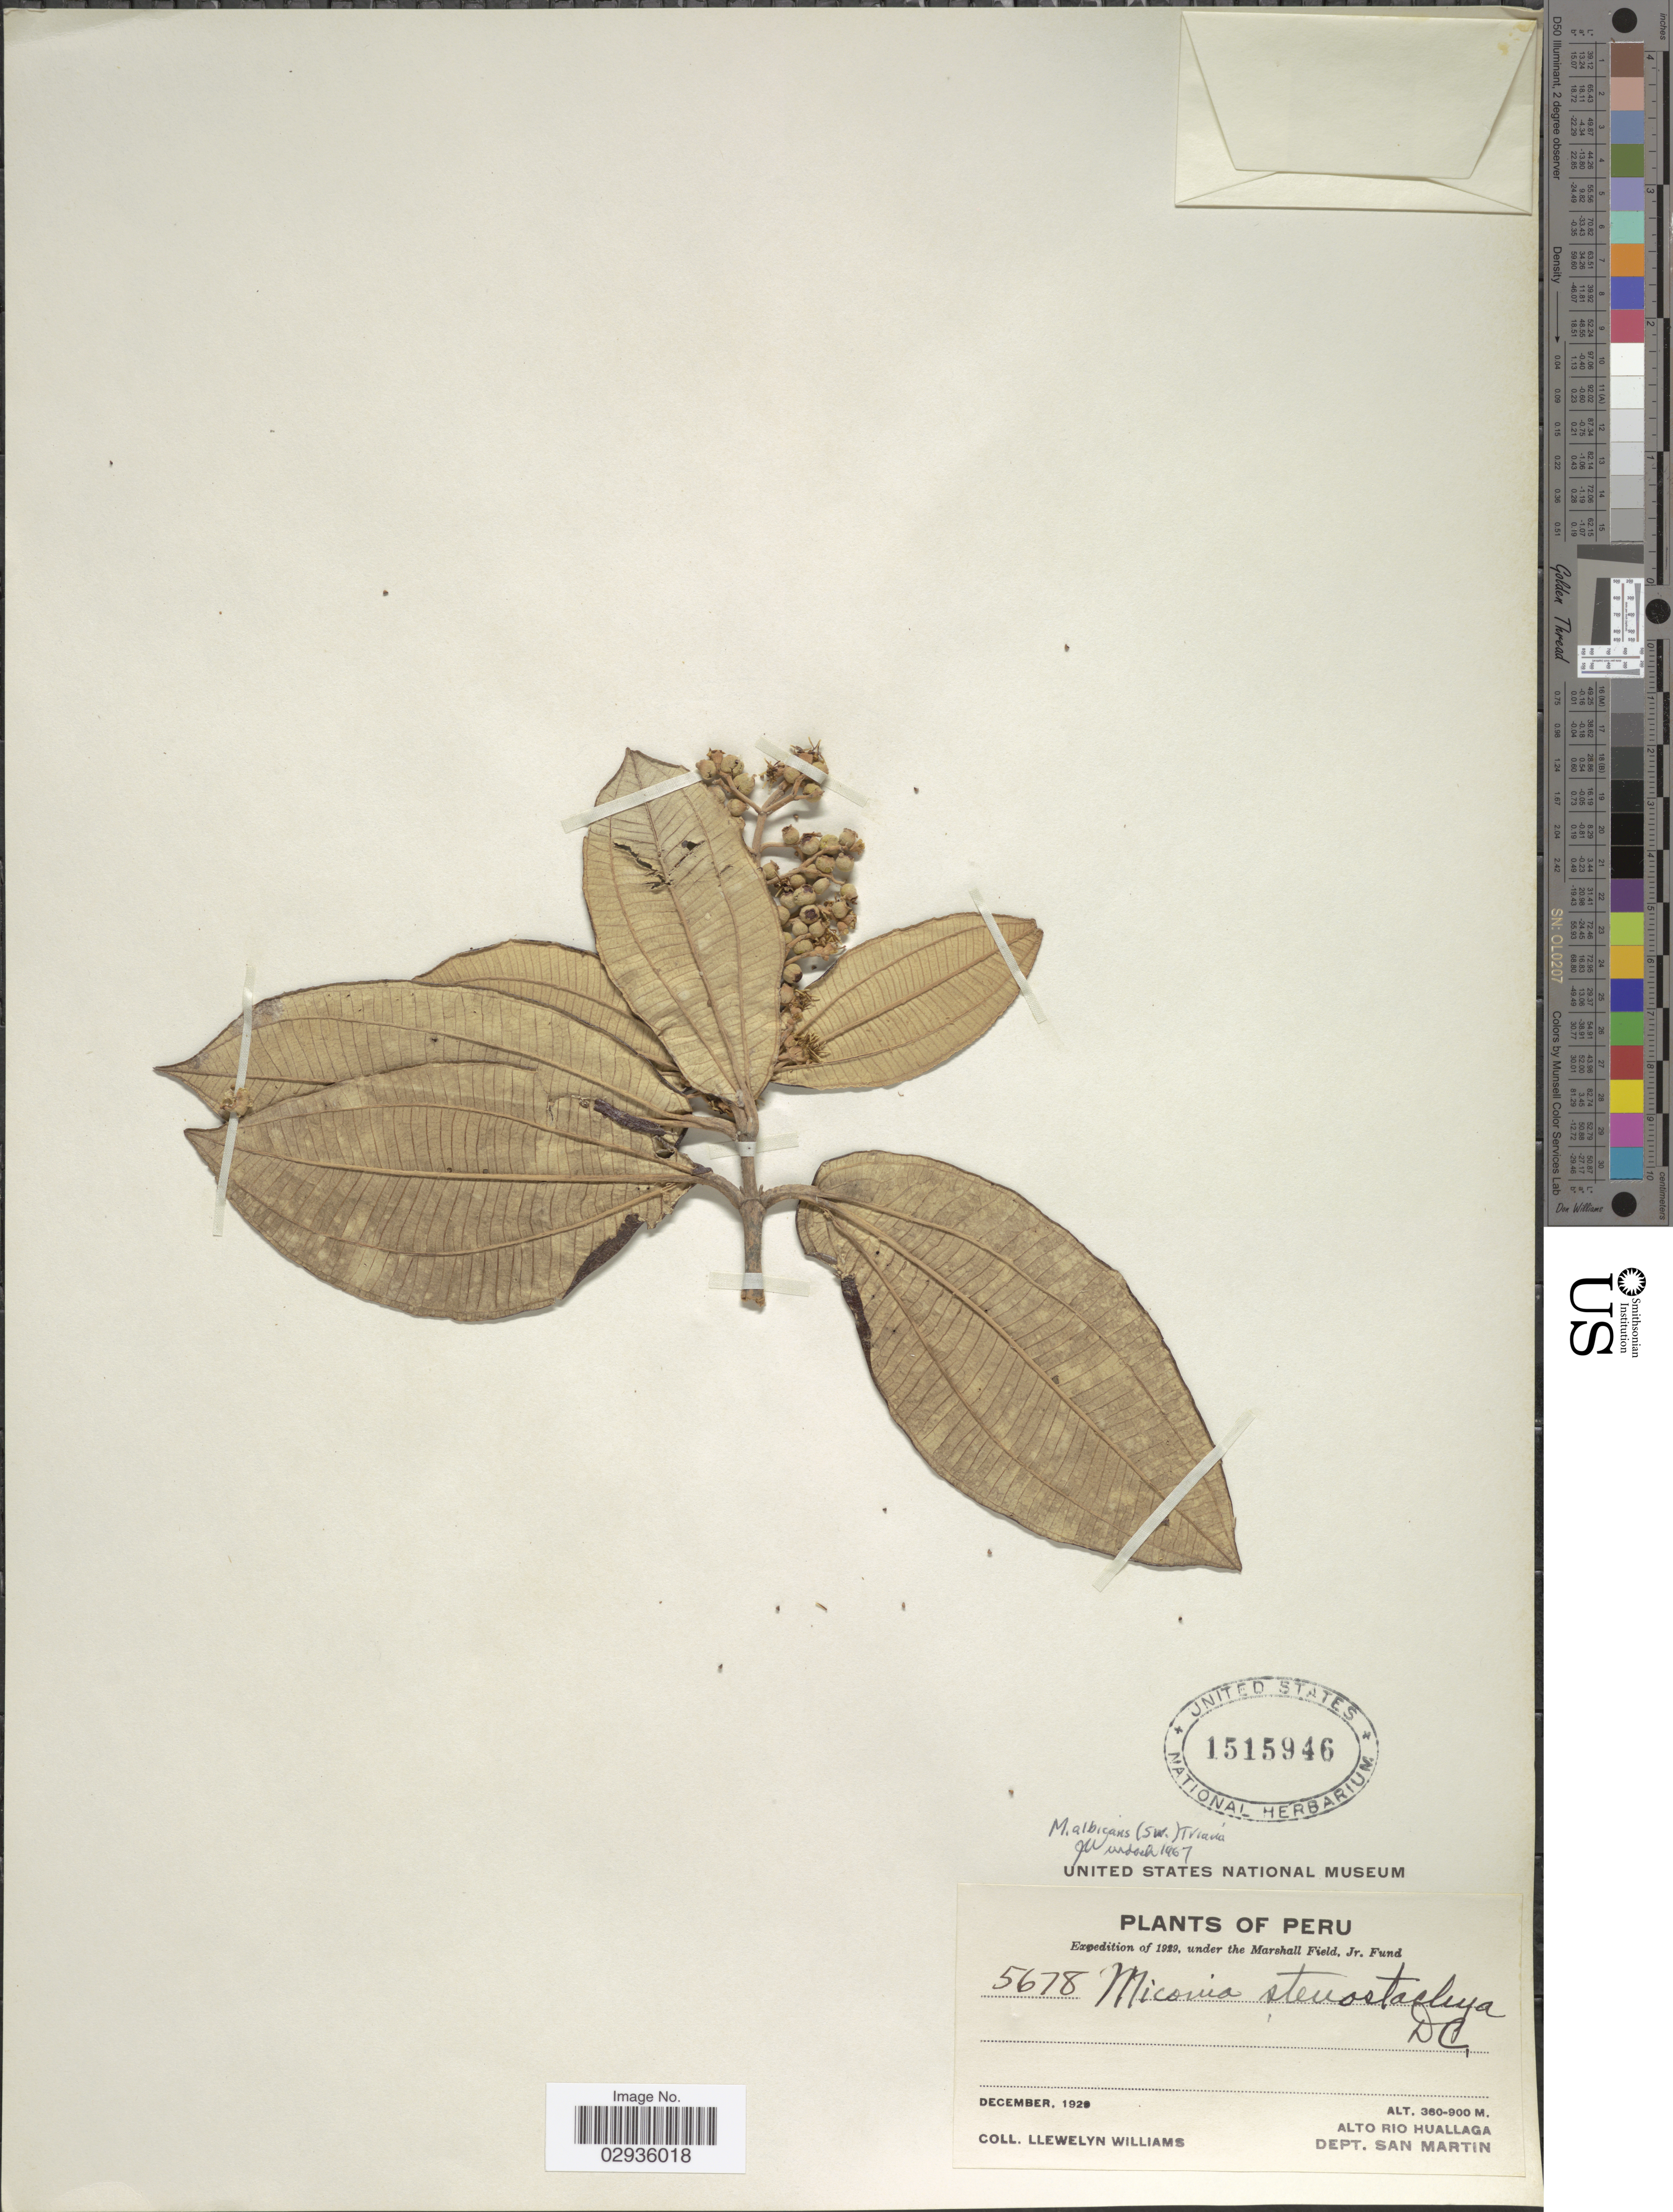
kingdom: Plantae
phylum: Tracheophyta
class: Magnoliopsida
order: Myrtales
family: Melastomataceae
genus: Miconia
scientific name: Miconia albicans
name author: (Sw.) Steud.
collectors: Ll. Williams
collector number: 5678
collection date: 1920-12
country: Peru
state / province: San Martín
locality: Alto Rio Huallaga, Dept. San Martin.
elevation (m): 360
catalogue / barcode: US 1515946